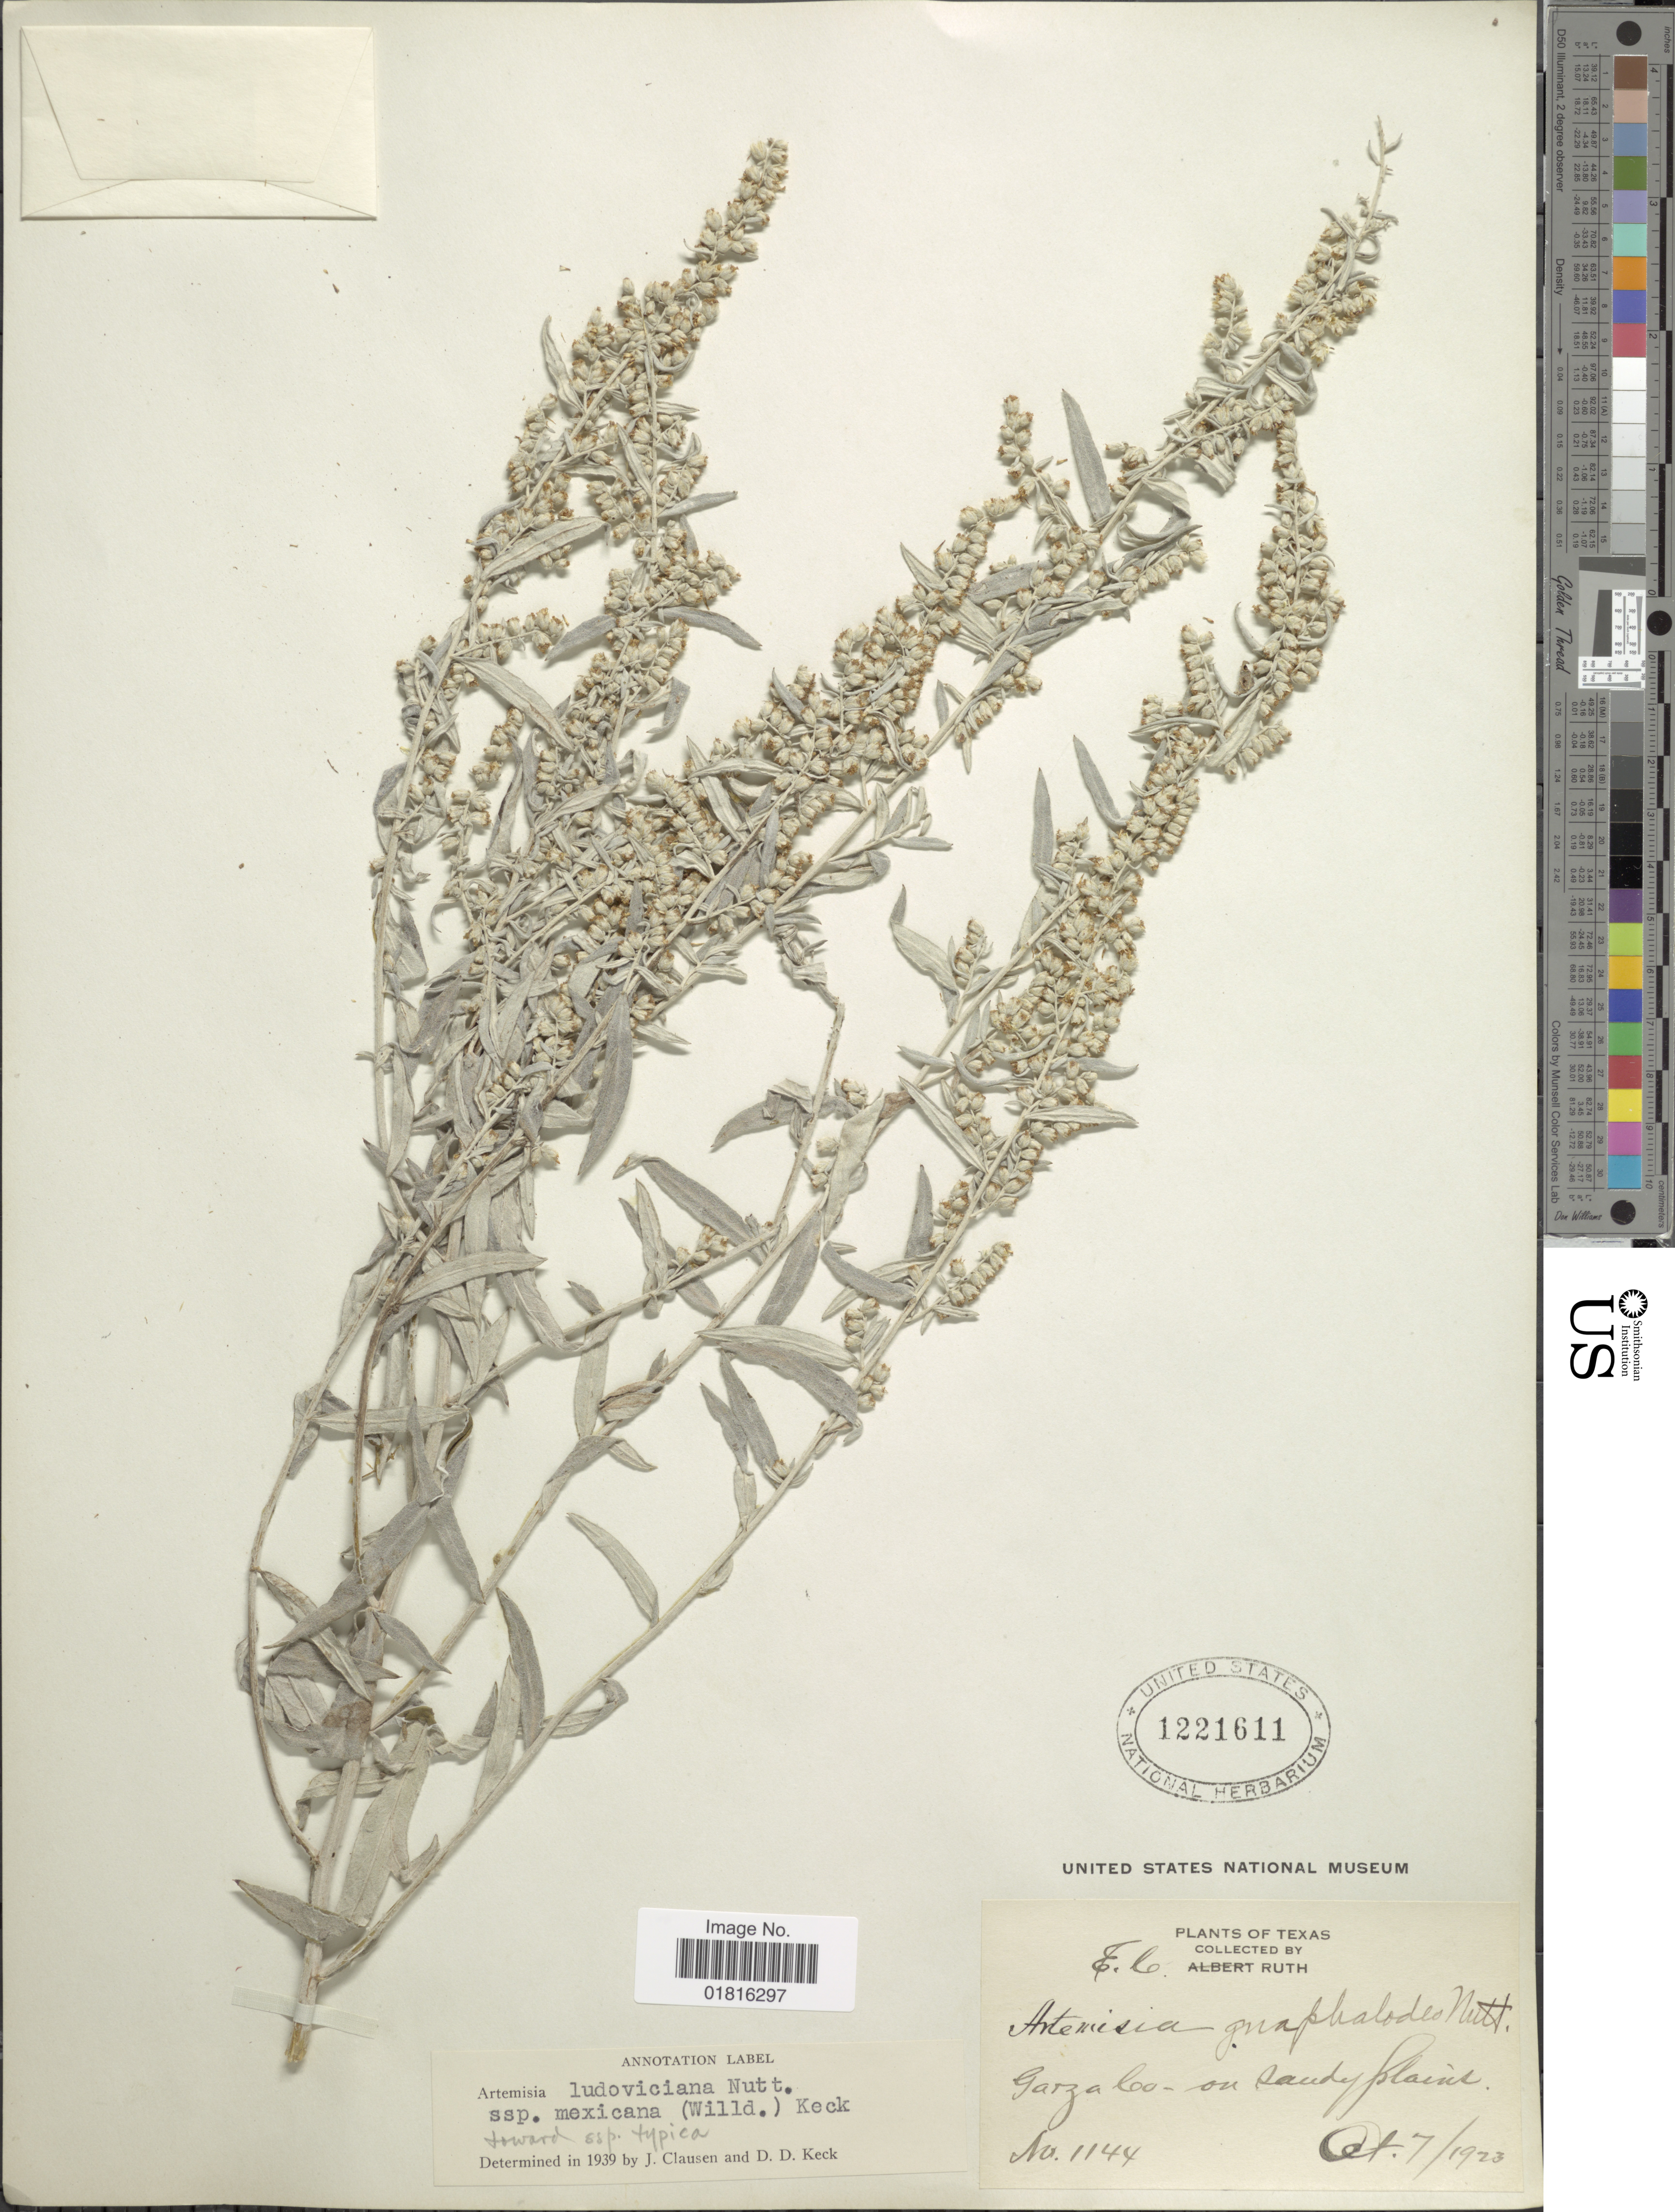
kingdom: Plantae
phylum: Tracheophyta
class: Magnoliopsida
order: Asterales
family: Asteraceae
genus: Artemisia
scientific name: Artemisia ludoviciana subsp. mexicana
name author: (Willd. ex Spreng.) D.D. Keck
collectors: E. Ruth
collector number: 1144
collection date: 1923-10-07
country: United States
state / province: Texas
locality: Garza Co- on sandy plaine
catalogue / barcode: US 1221611